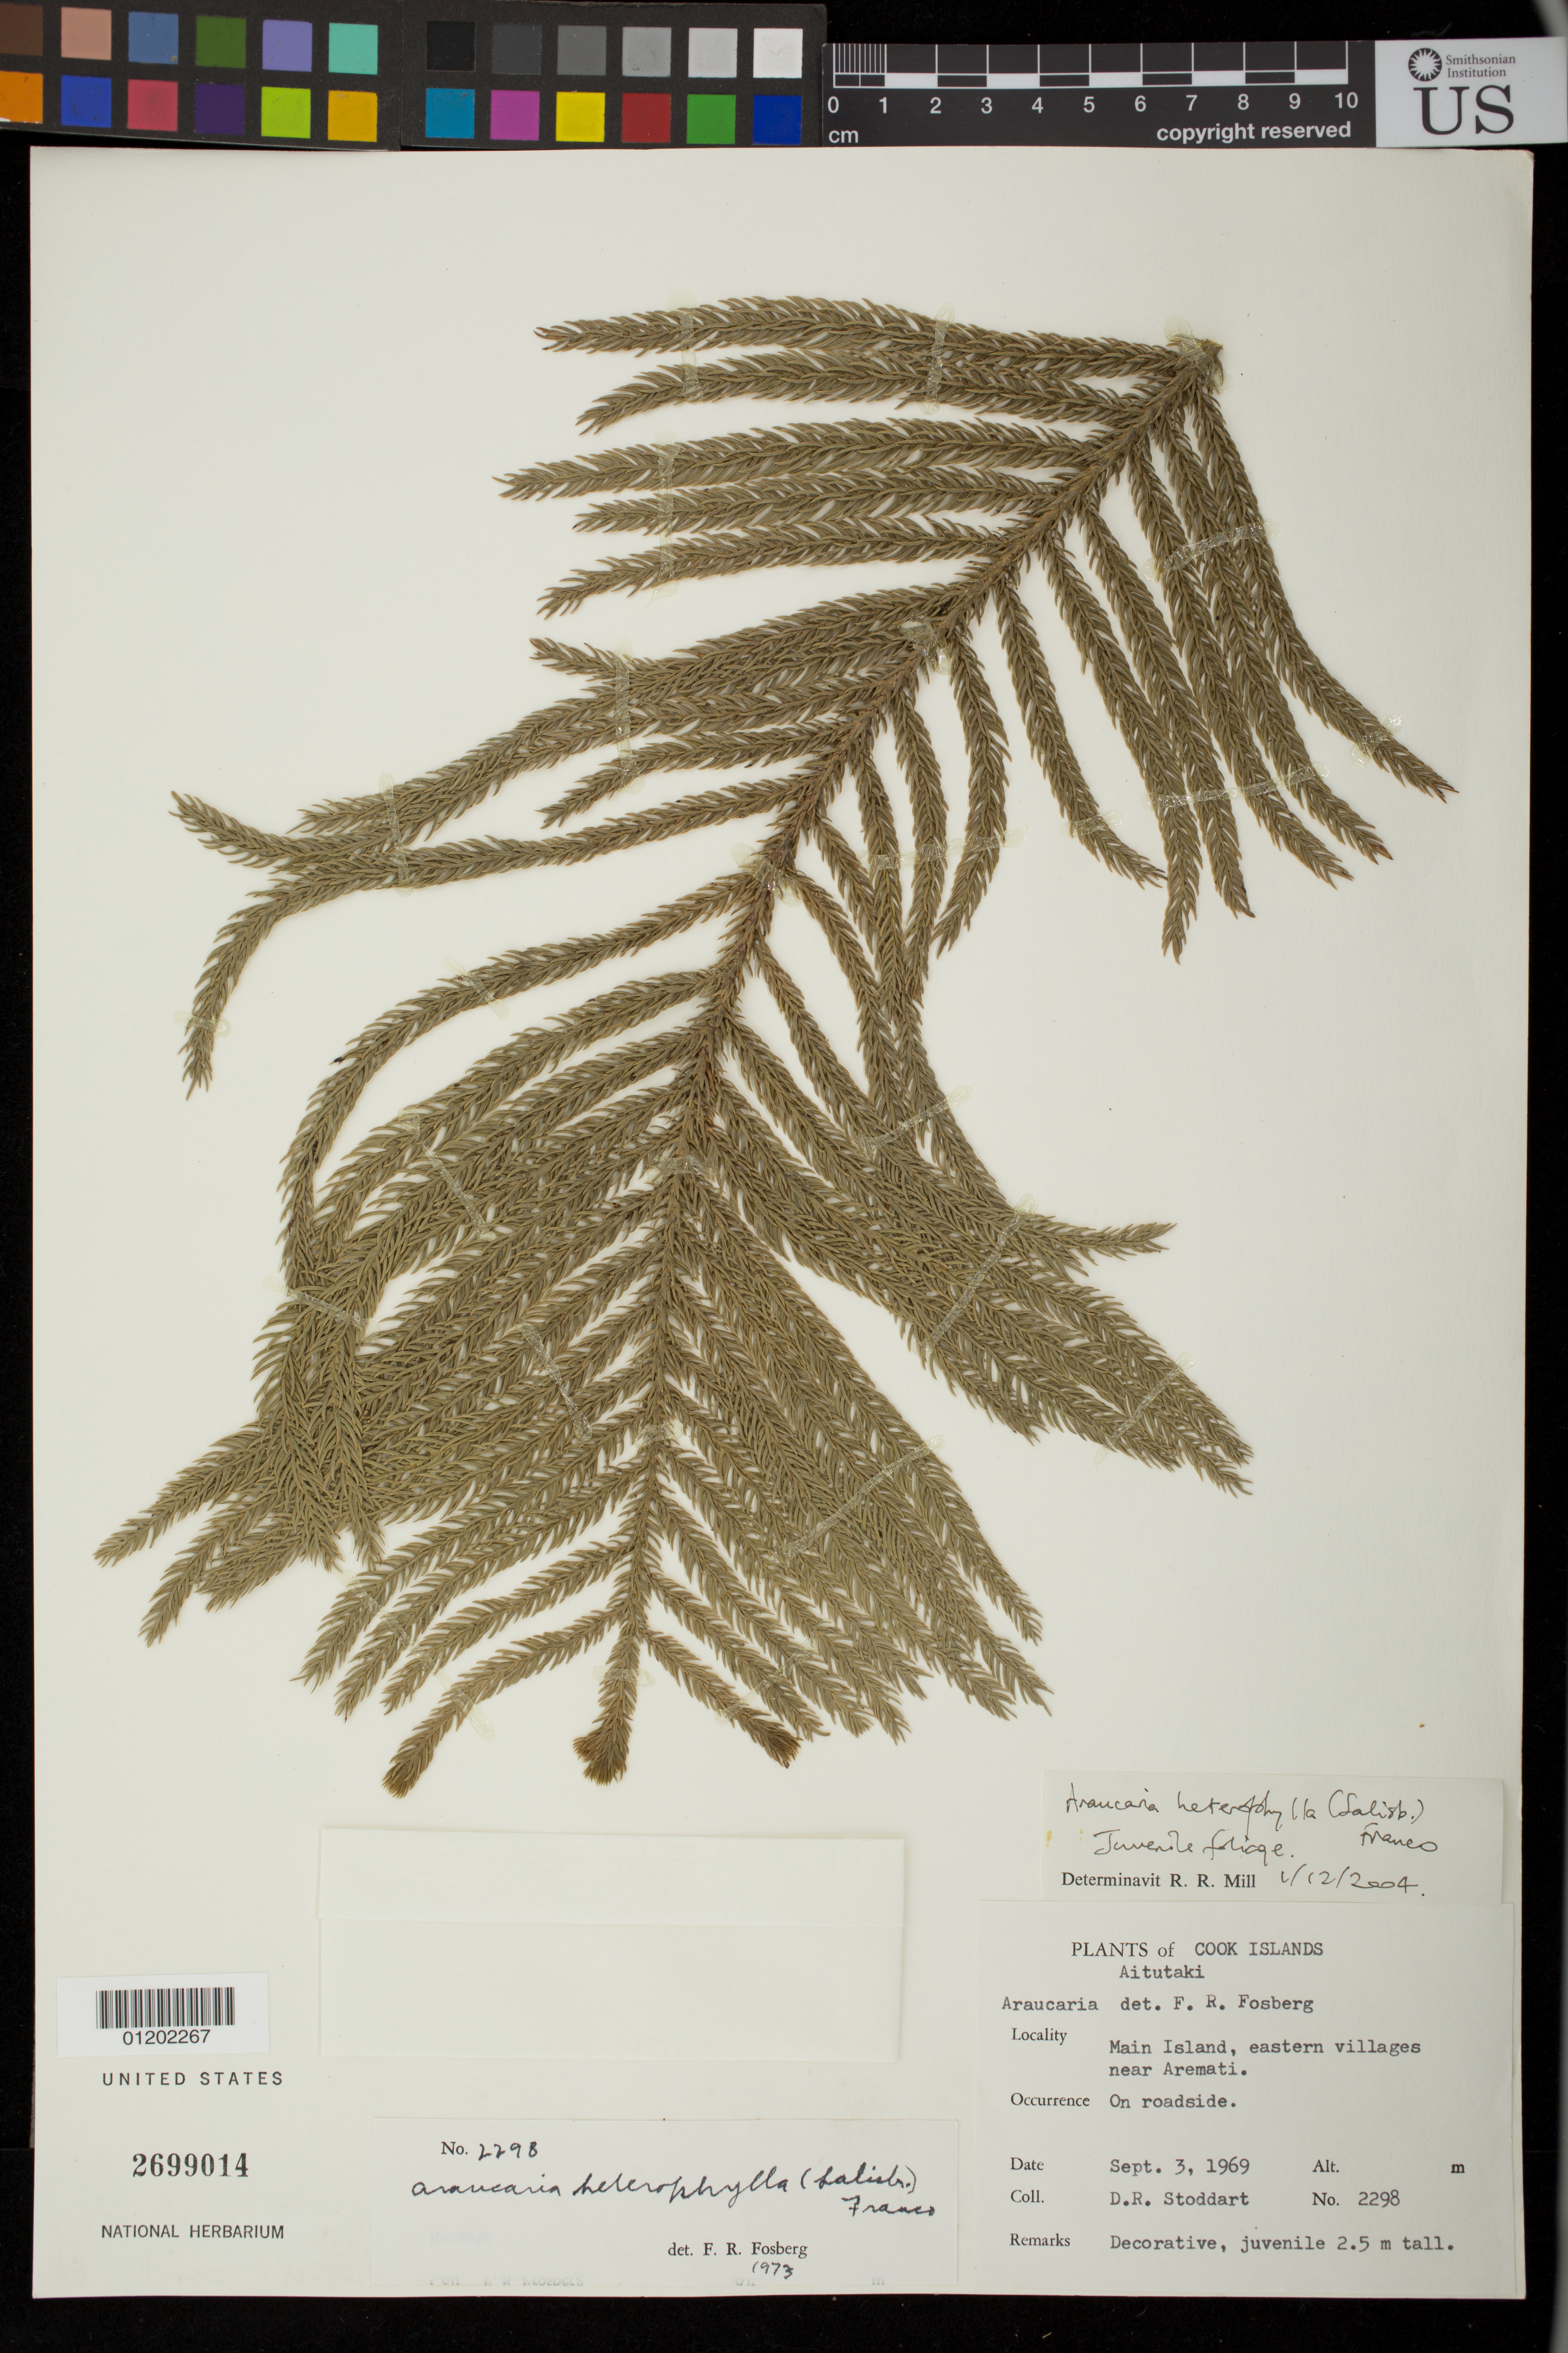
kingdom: Plantae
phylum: Tracheophyta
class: Pinopsida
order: Pinales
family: Araucariaceae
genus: Araucaria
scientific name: Araucaria heterophylla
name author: (Salisb.) Franco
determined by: Mill, R. R.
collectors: D. R. Stoddart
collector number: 2298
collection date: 1969-09-03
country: Cook Islands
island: Aitutaki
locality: Main island, eastern villages near Aremati.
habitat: On roadside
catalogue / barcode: US 2699014